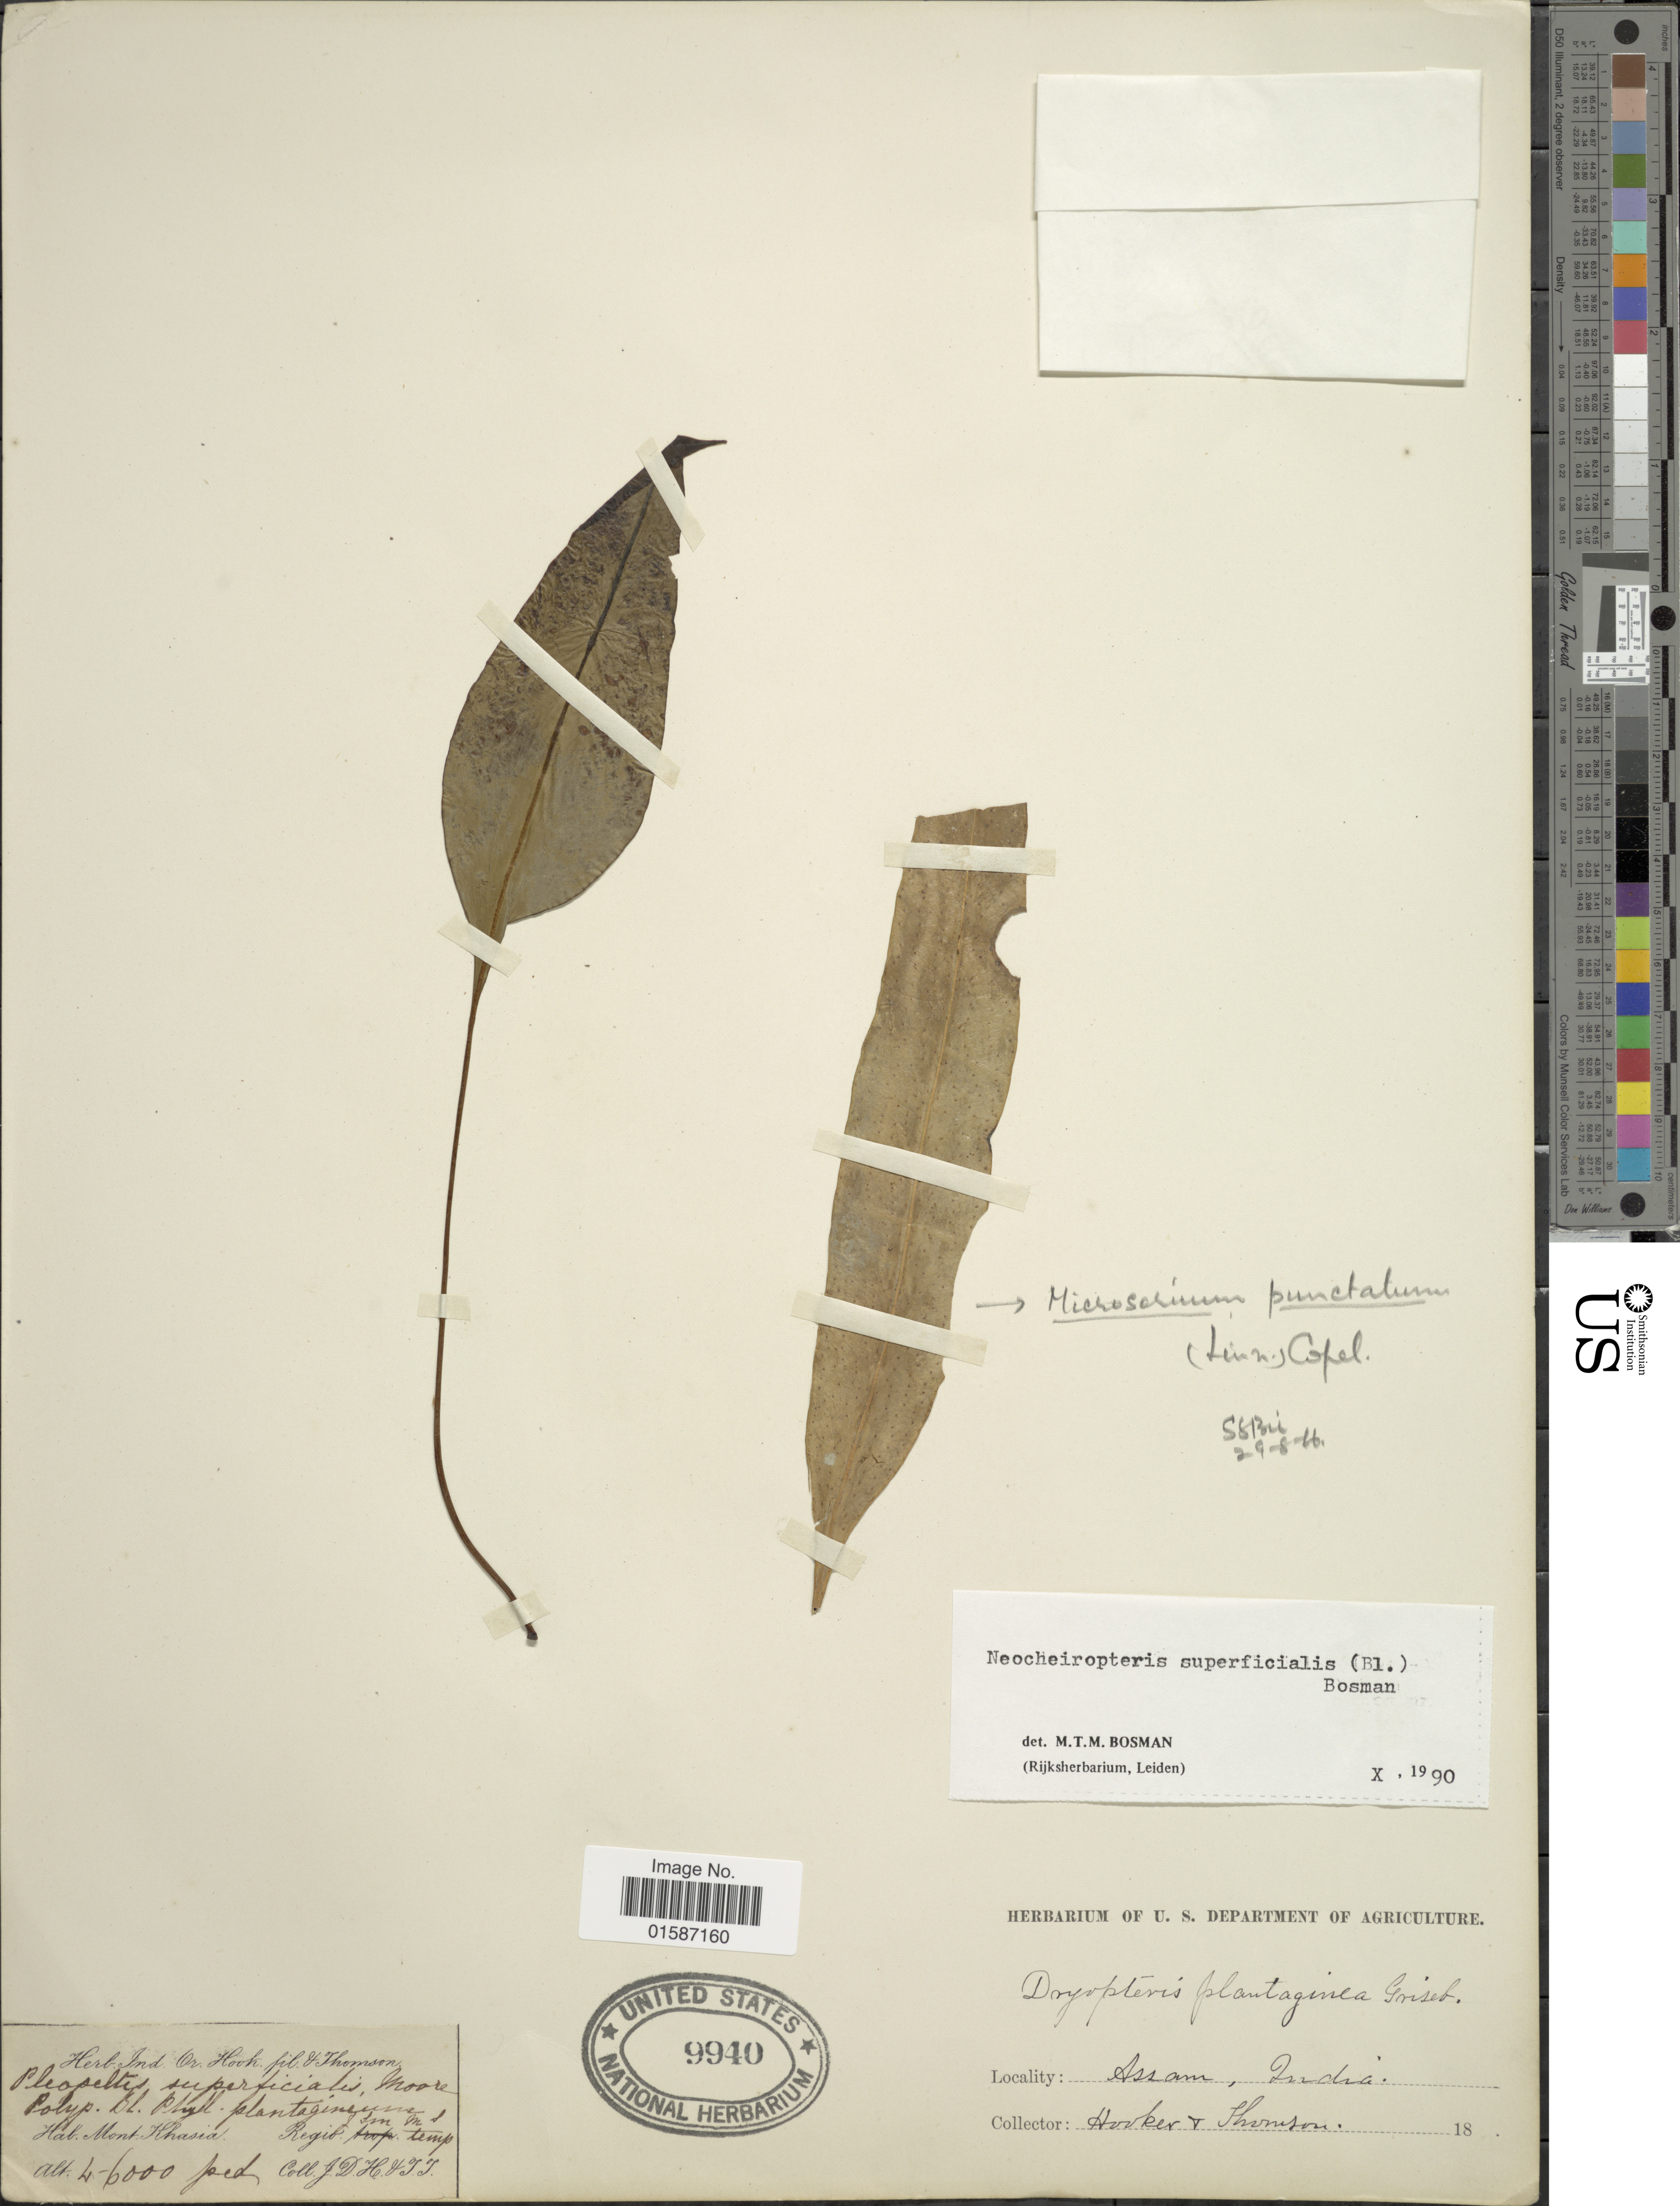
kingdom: Plantae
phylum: Tracheophyta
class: Polypodiopsida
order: Polypodiales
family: Polypodiaceae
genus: Lepidomicrosorium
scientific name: Lepidomicrosorium superficiale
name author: (Blume) Li S. Wang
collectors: J. D. Hooker & T. Thomson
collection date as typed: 18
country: India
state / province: Assam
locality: Mont Khasia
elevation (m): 1219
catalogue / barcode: US 9940